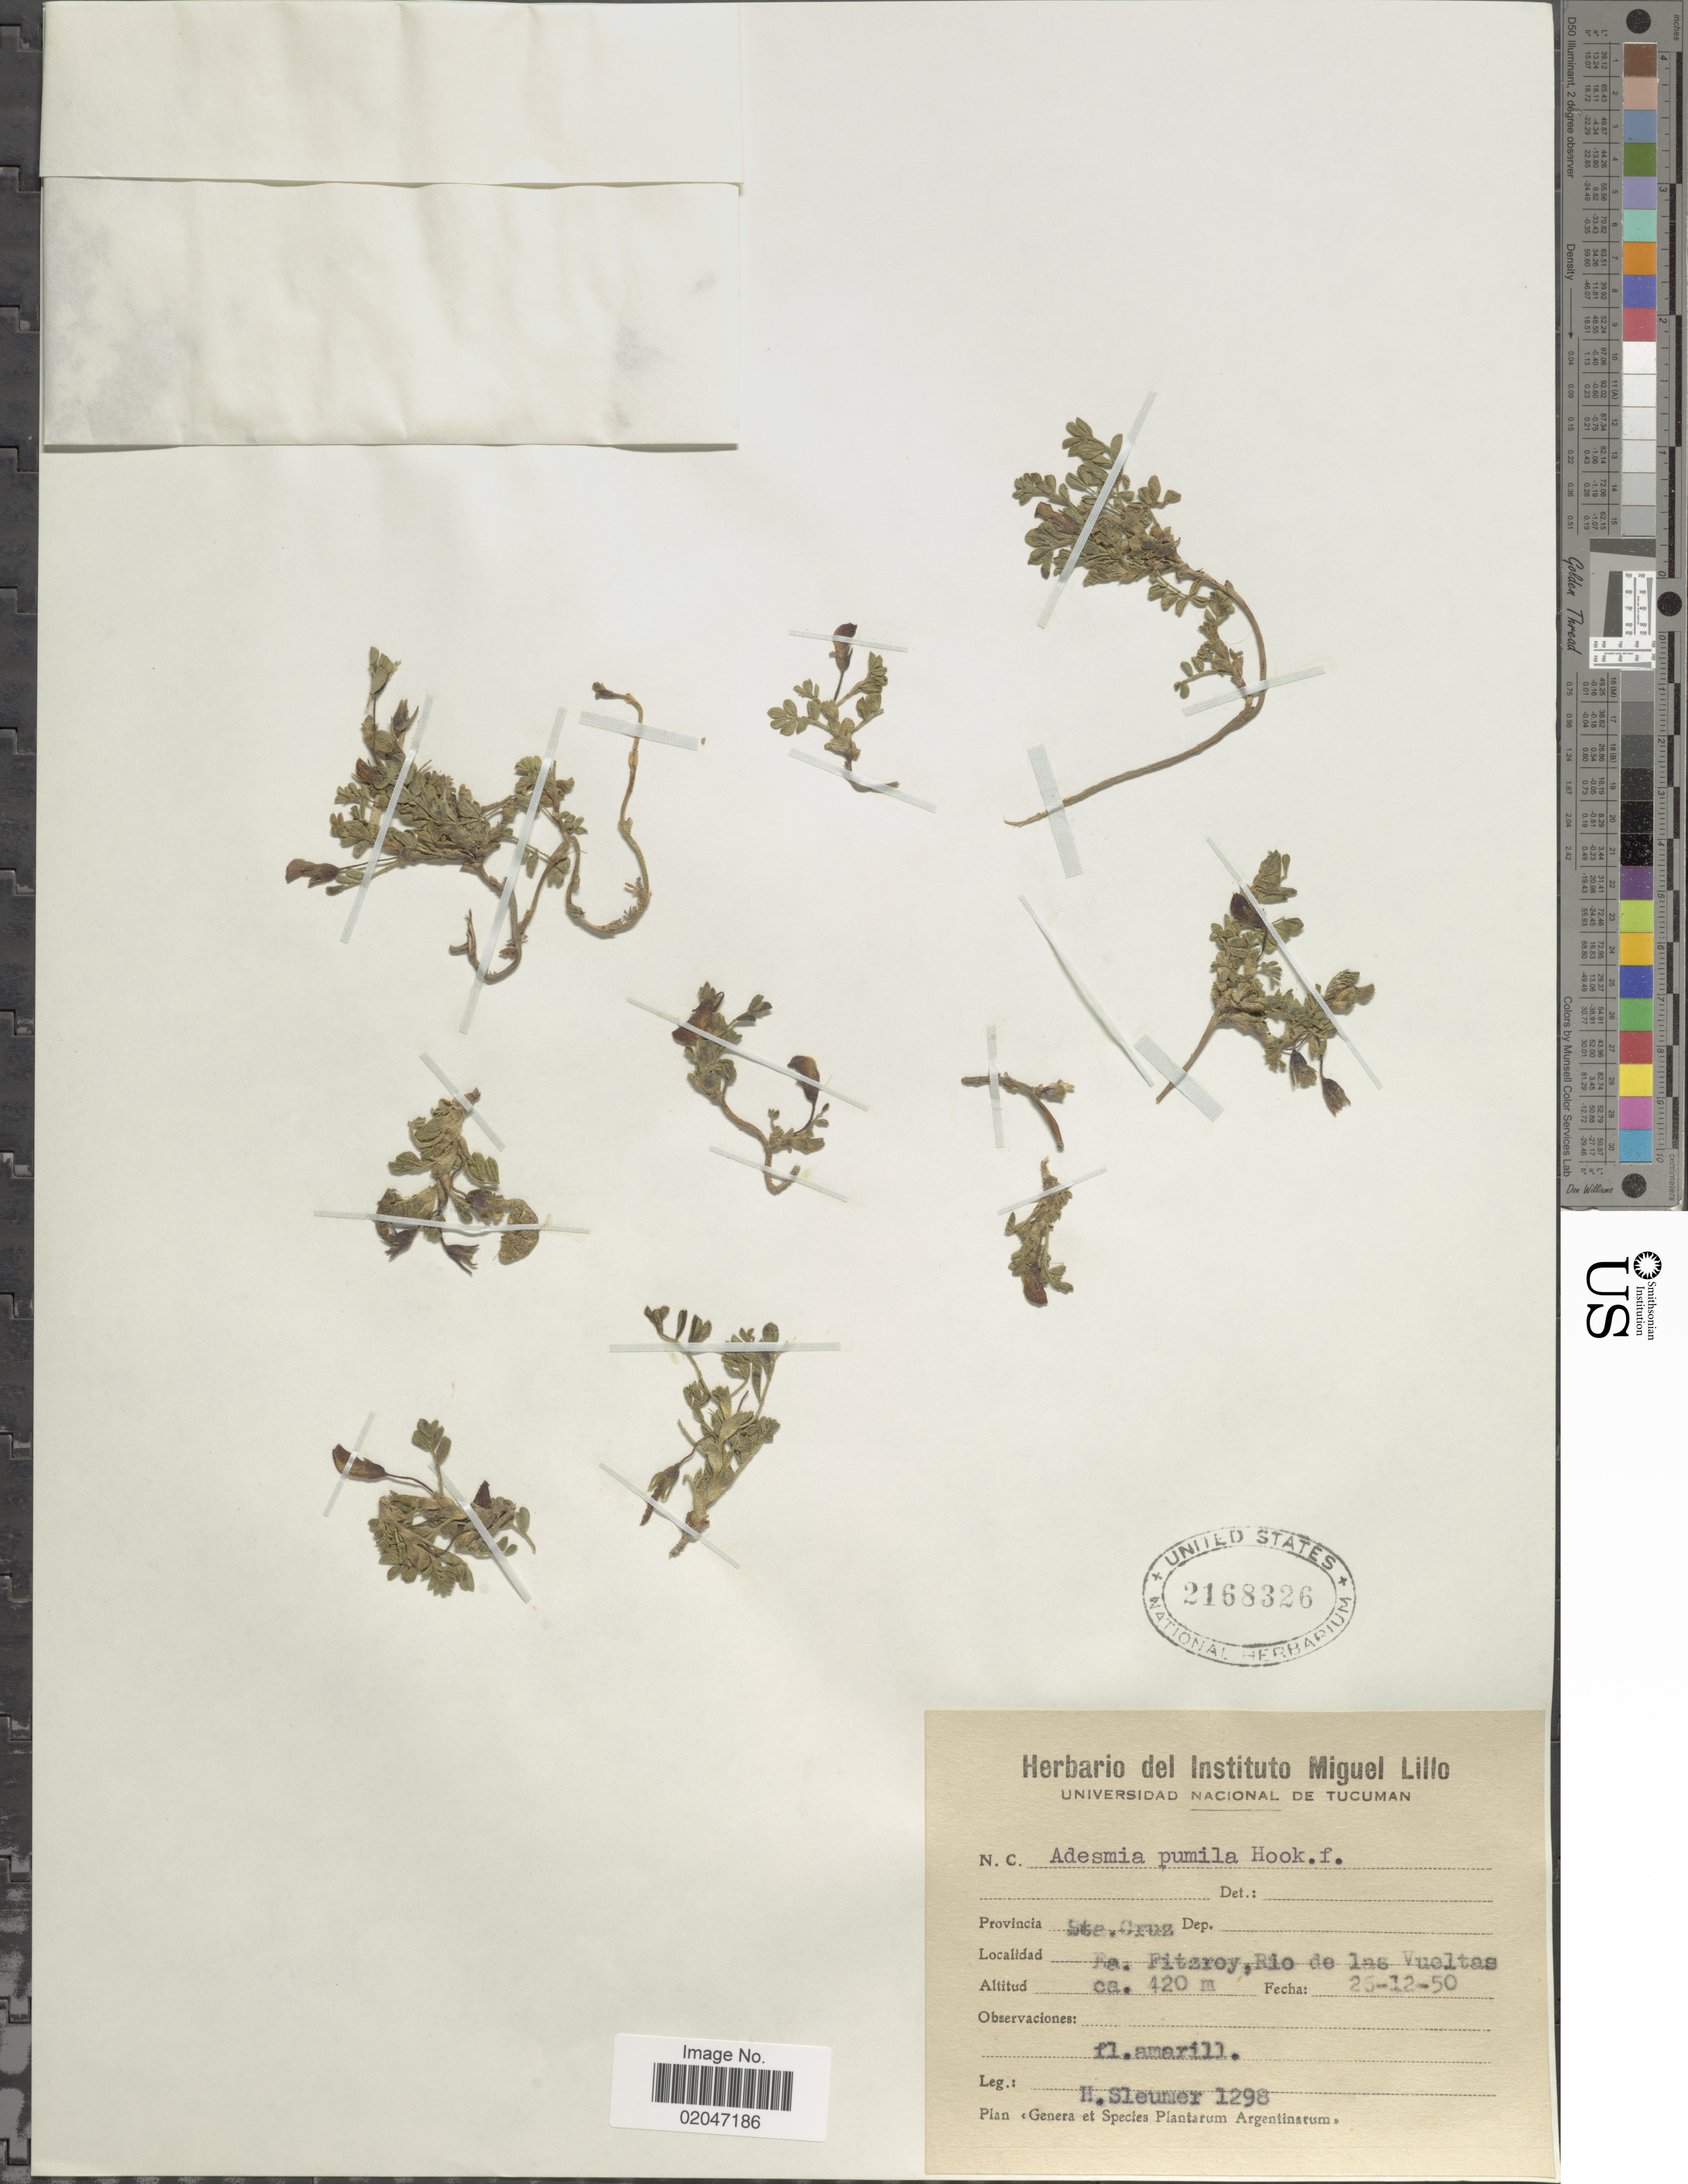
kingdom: Plantae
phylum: Tracheophyta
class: Magnoliopsida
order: Fabales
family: Fabaceae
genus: Adesmia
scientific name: Adesmia pumila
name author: Hook. f.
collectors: H. O. Sleumer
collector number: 1298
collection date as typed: Transcribed d/m/y: 25/12/50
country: Argentina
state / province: Santa Cruz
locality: Ea. Fitzroy, Rio de las Vueltas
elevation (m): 420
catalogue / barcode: US 2168326